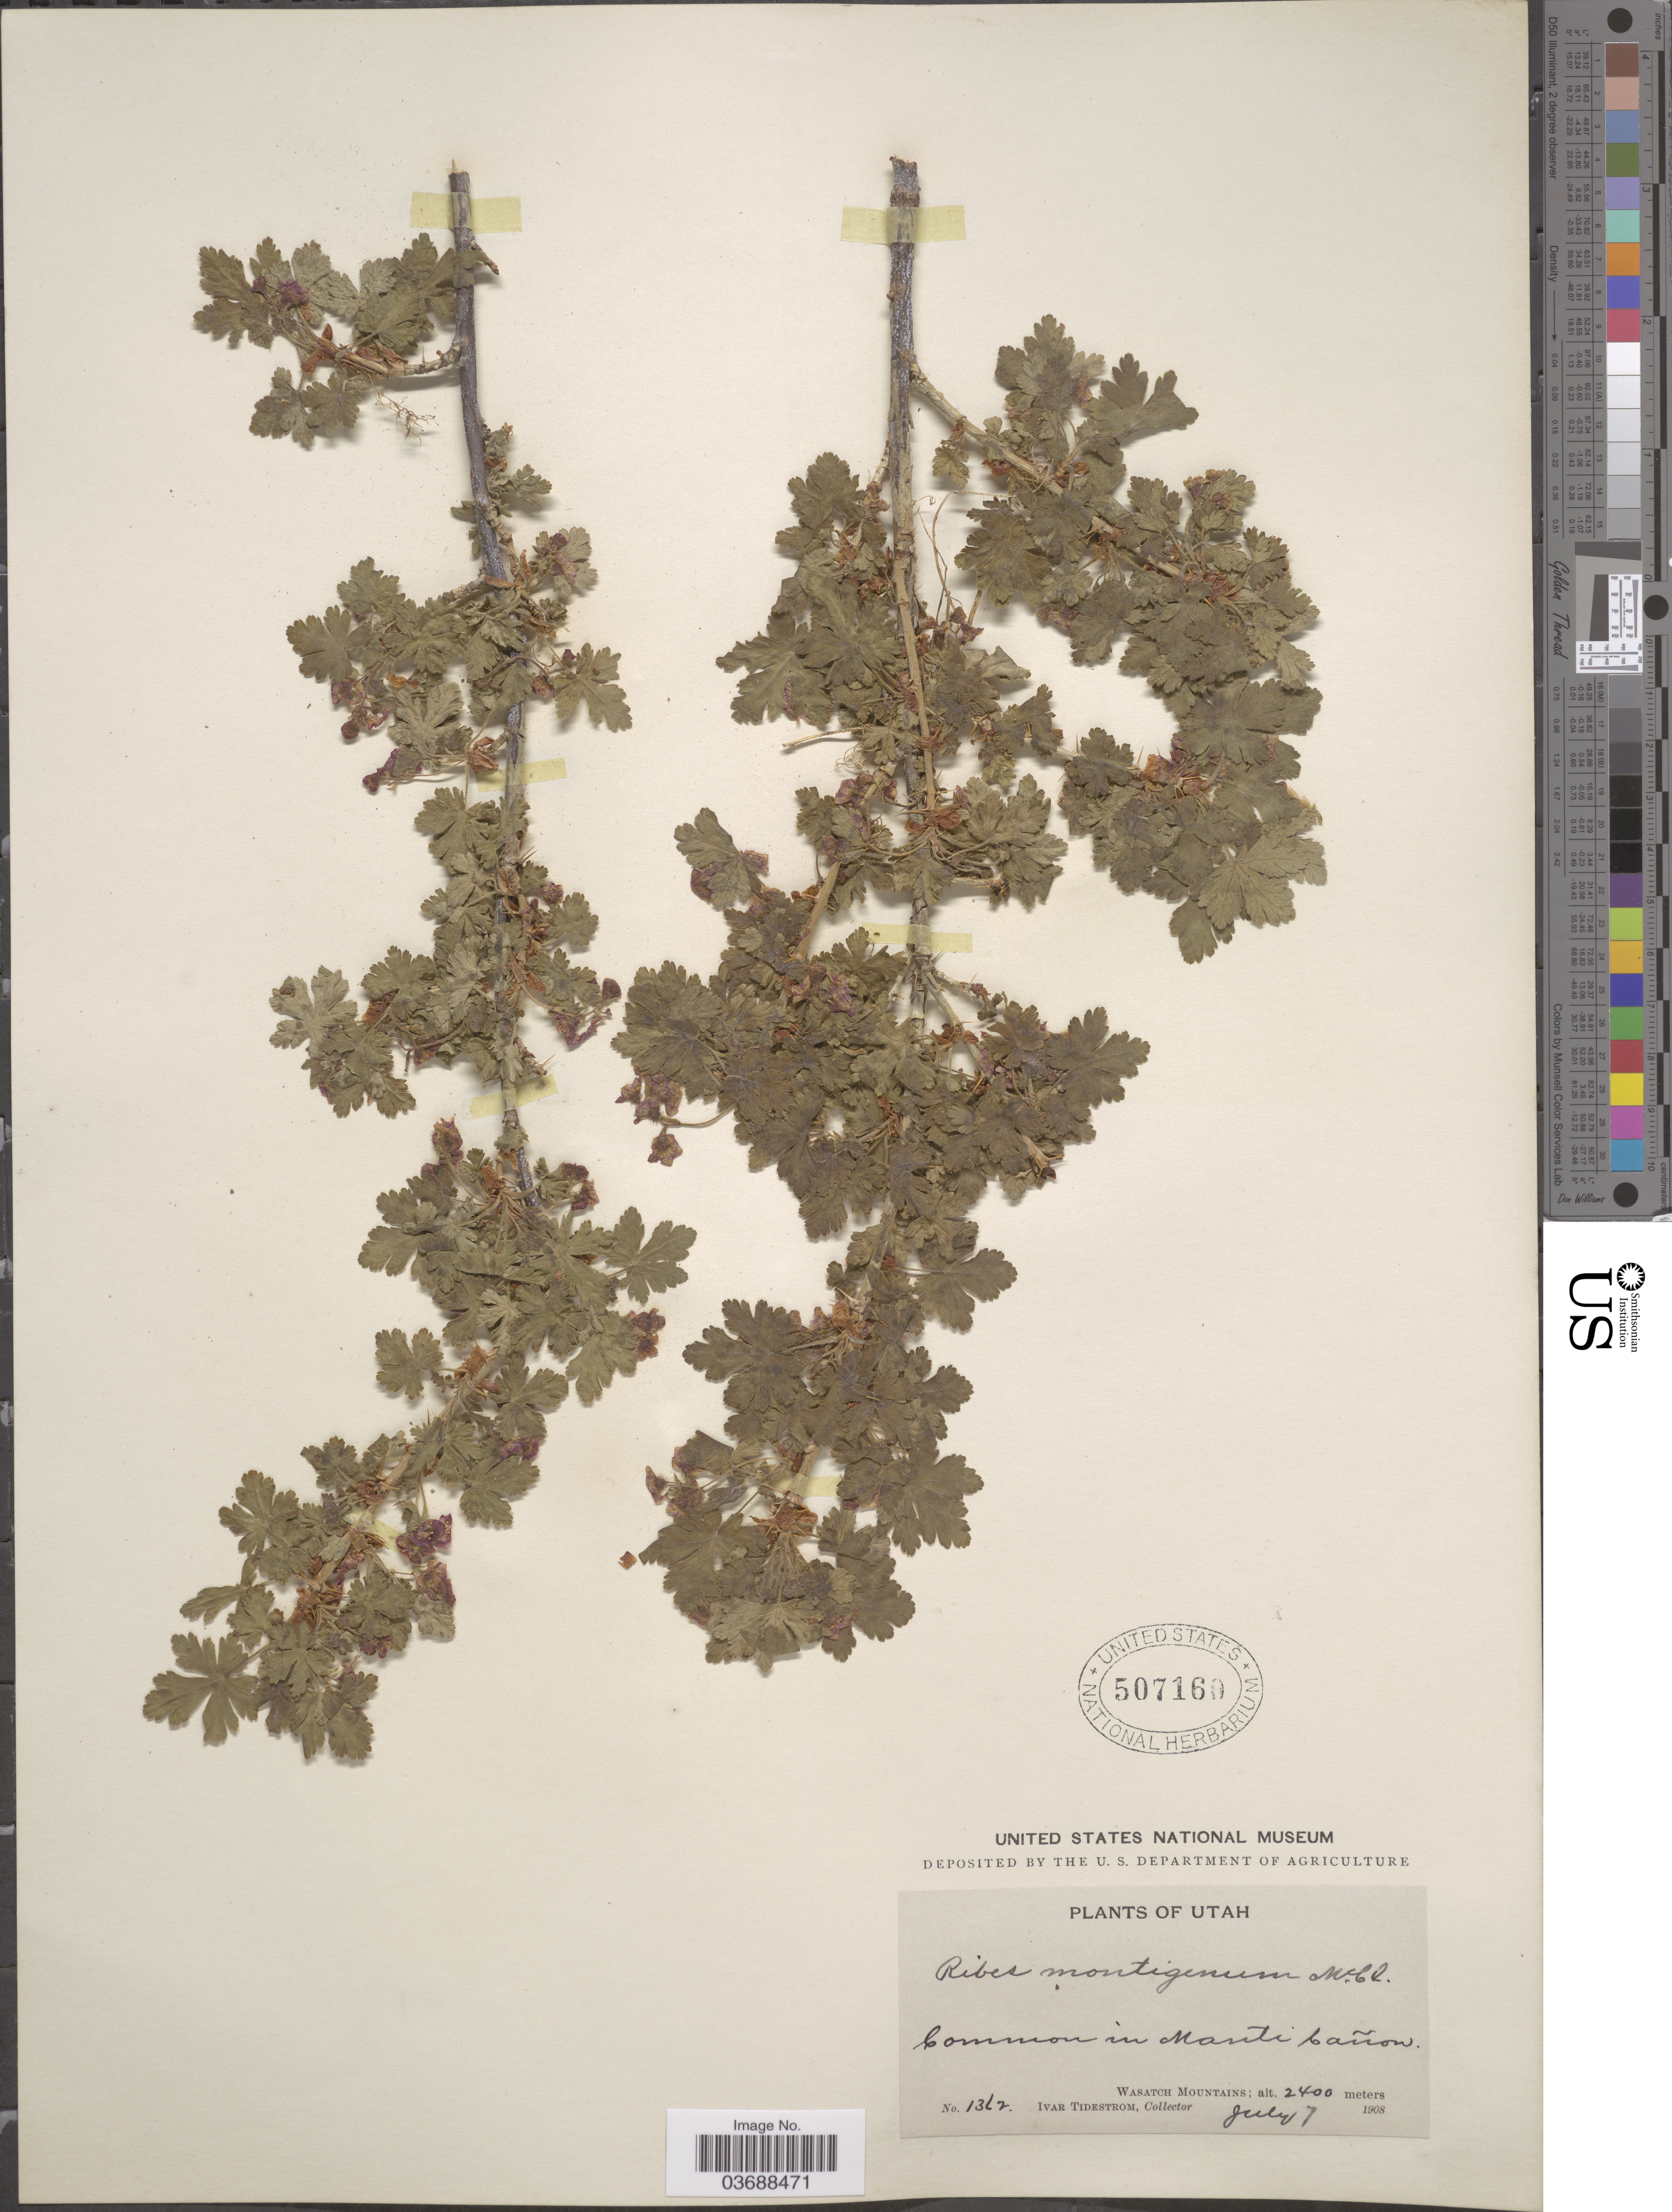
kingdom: Plantae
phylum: Tracheophyta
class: Magnoliopsida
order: Saxifragales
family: Grossulariaceae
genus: Ribes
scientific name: Ribes montigenum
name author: McClatchie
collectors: I. F. Tidestrom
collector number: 1362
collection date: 1908-07-07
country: United States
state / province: Utah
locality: Common in Manti Cañon. Wasatch Mountains.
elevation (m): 2400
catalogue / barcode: US 507160